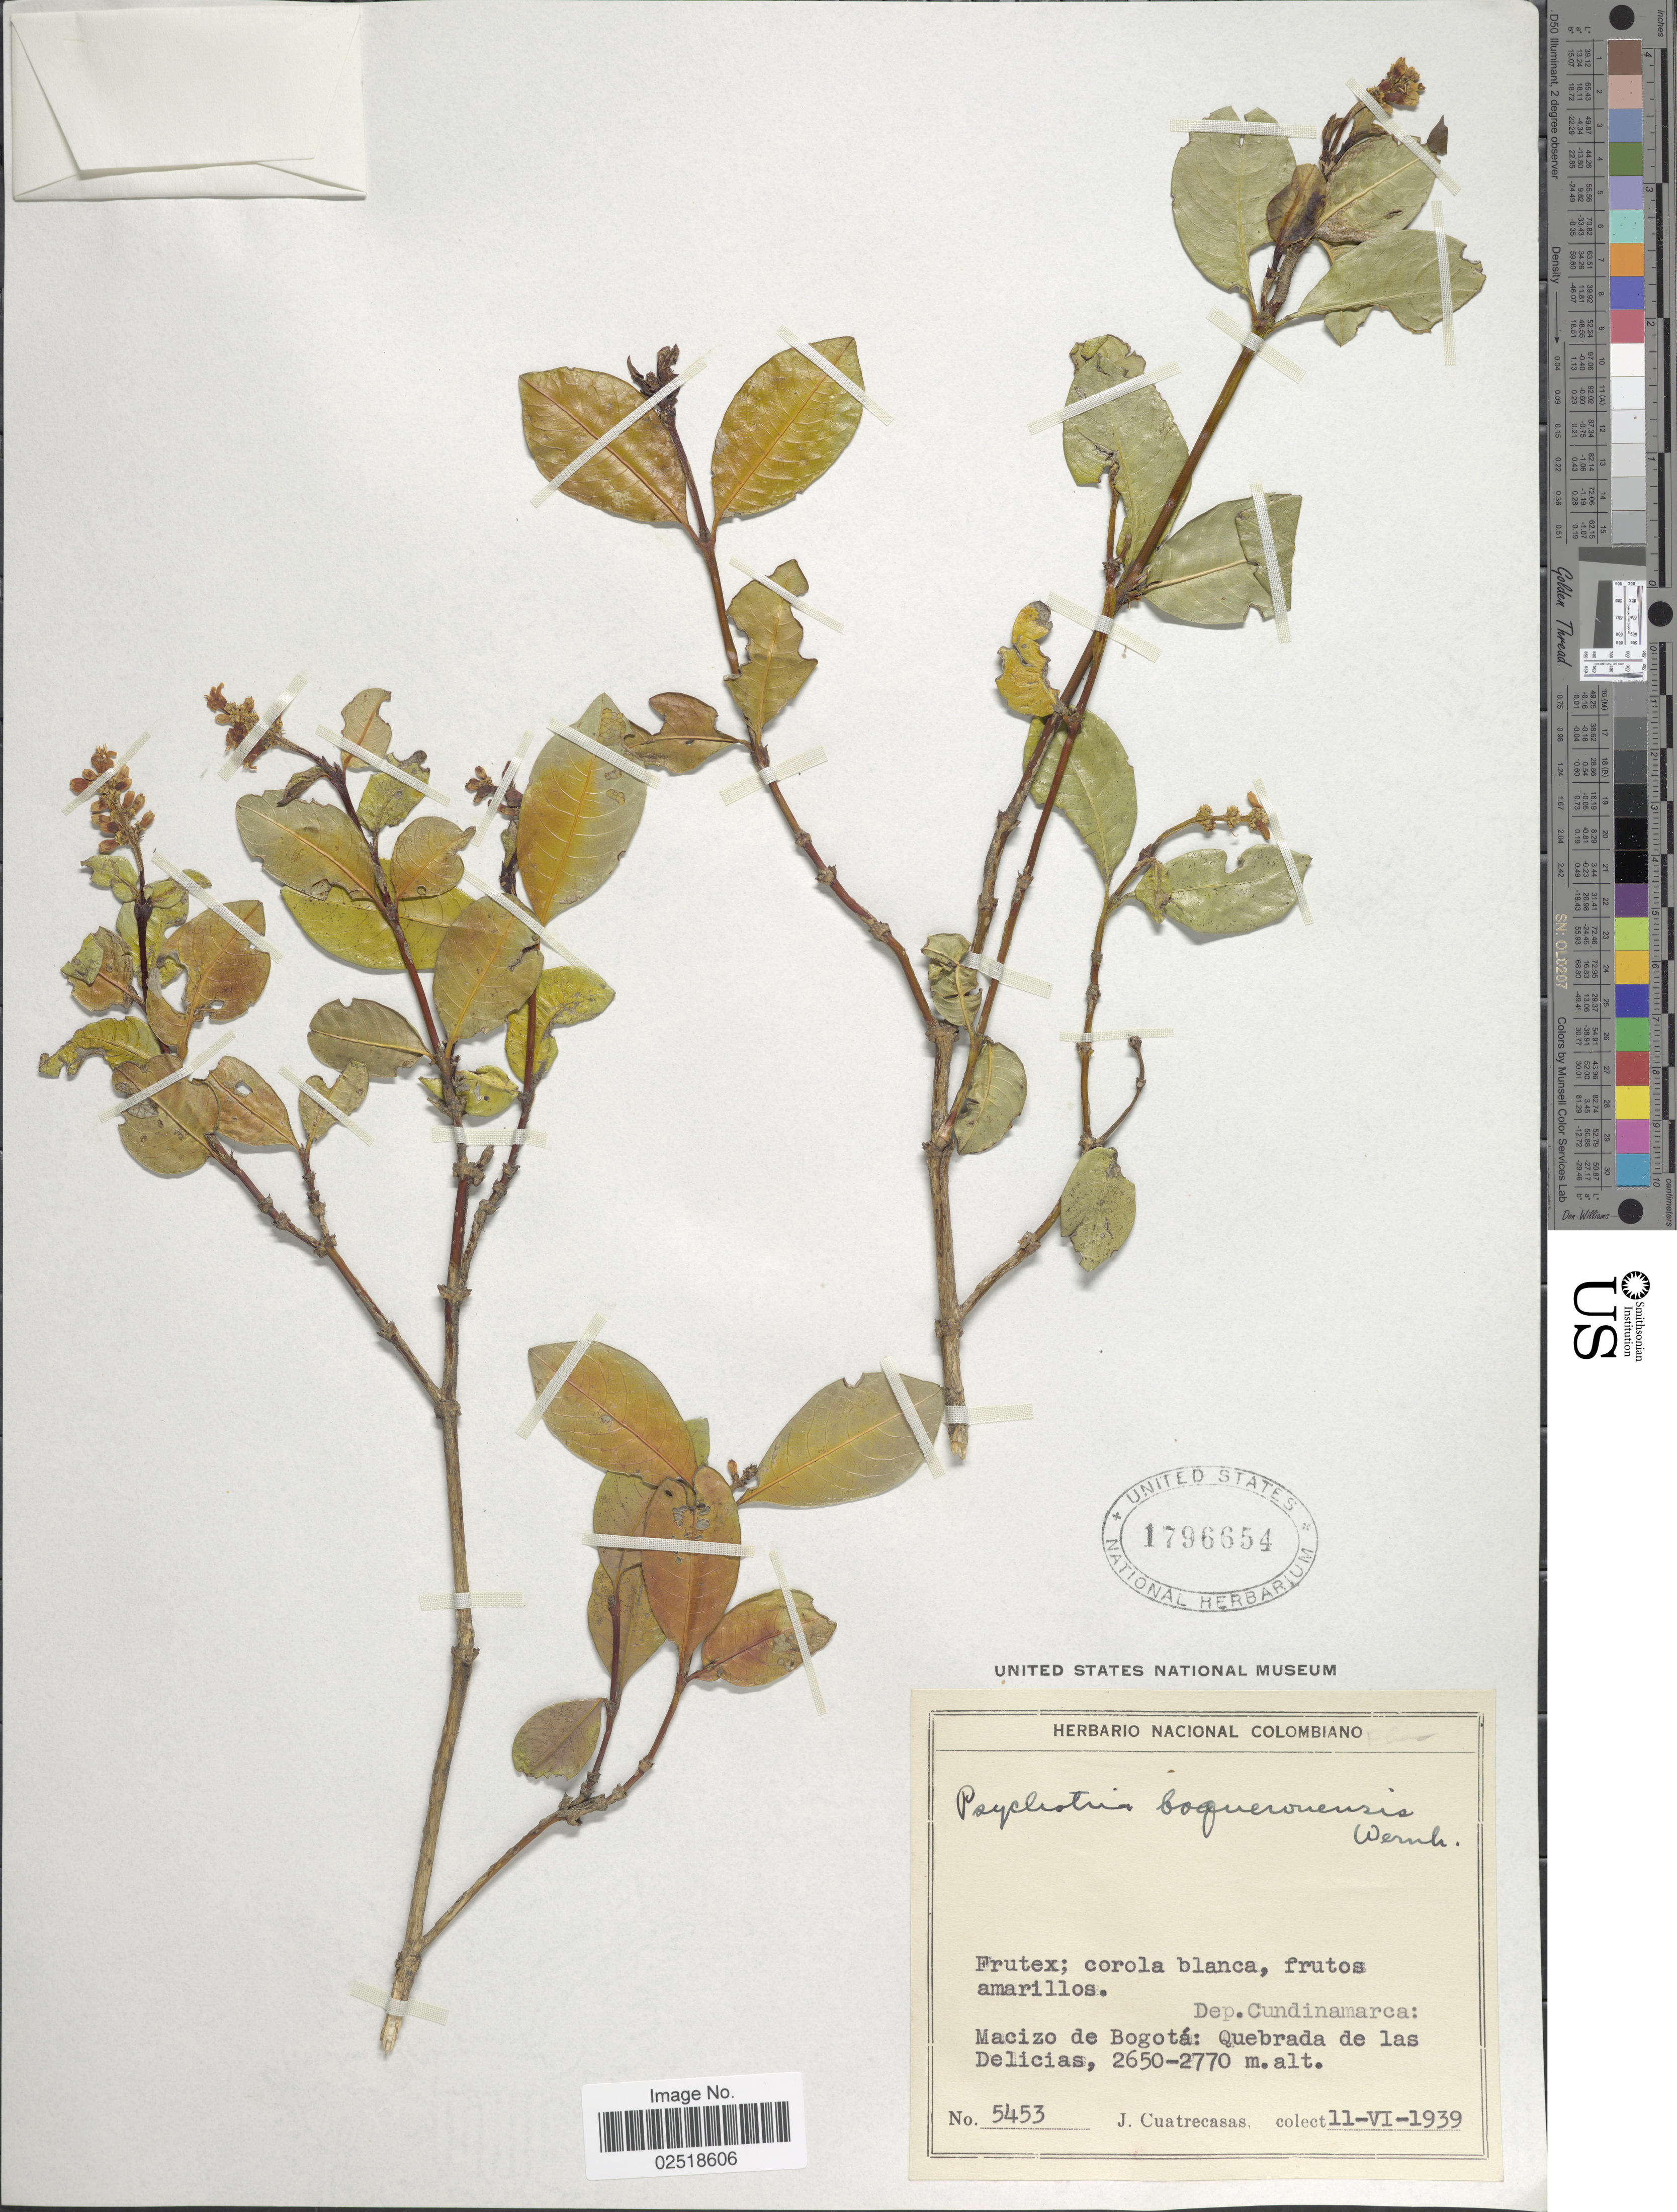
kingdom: Plantae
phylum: Tracheophyta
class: Magnoliopsida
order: Gentianales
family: Rubiaceae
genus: Psychotria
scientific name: Psychotria boqueronensis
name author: Wernham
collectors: J. Cuatrecasas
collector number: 5453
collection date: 1939-06-11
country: Colombia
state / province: Cundinamarca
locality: Dep Cundinamarca: Macizo de Bogotá: Quebrada de las Delicias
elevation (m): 2650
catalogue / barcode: US 1796654